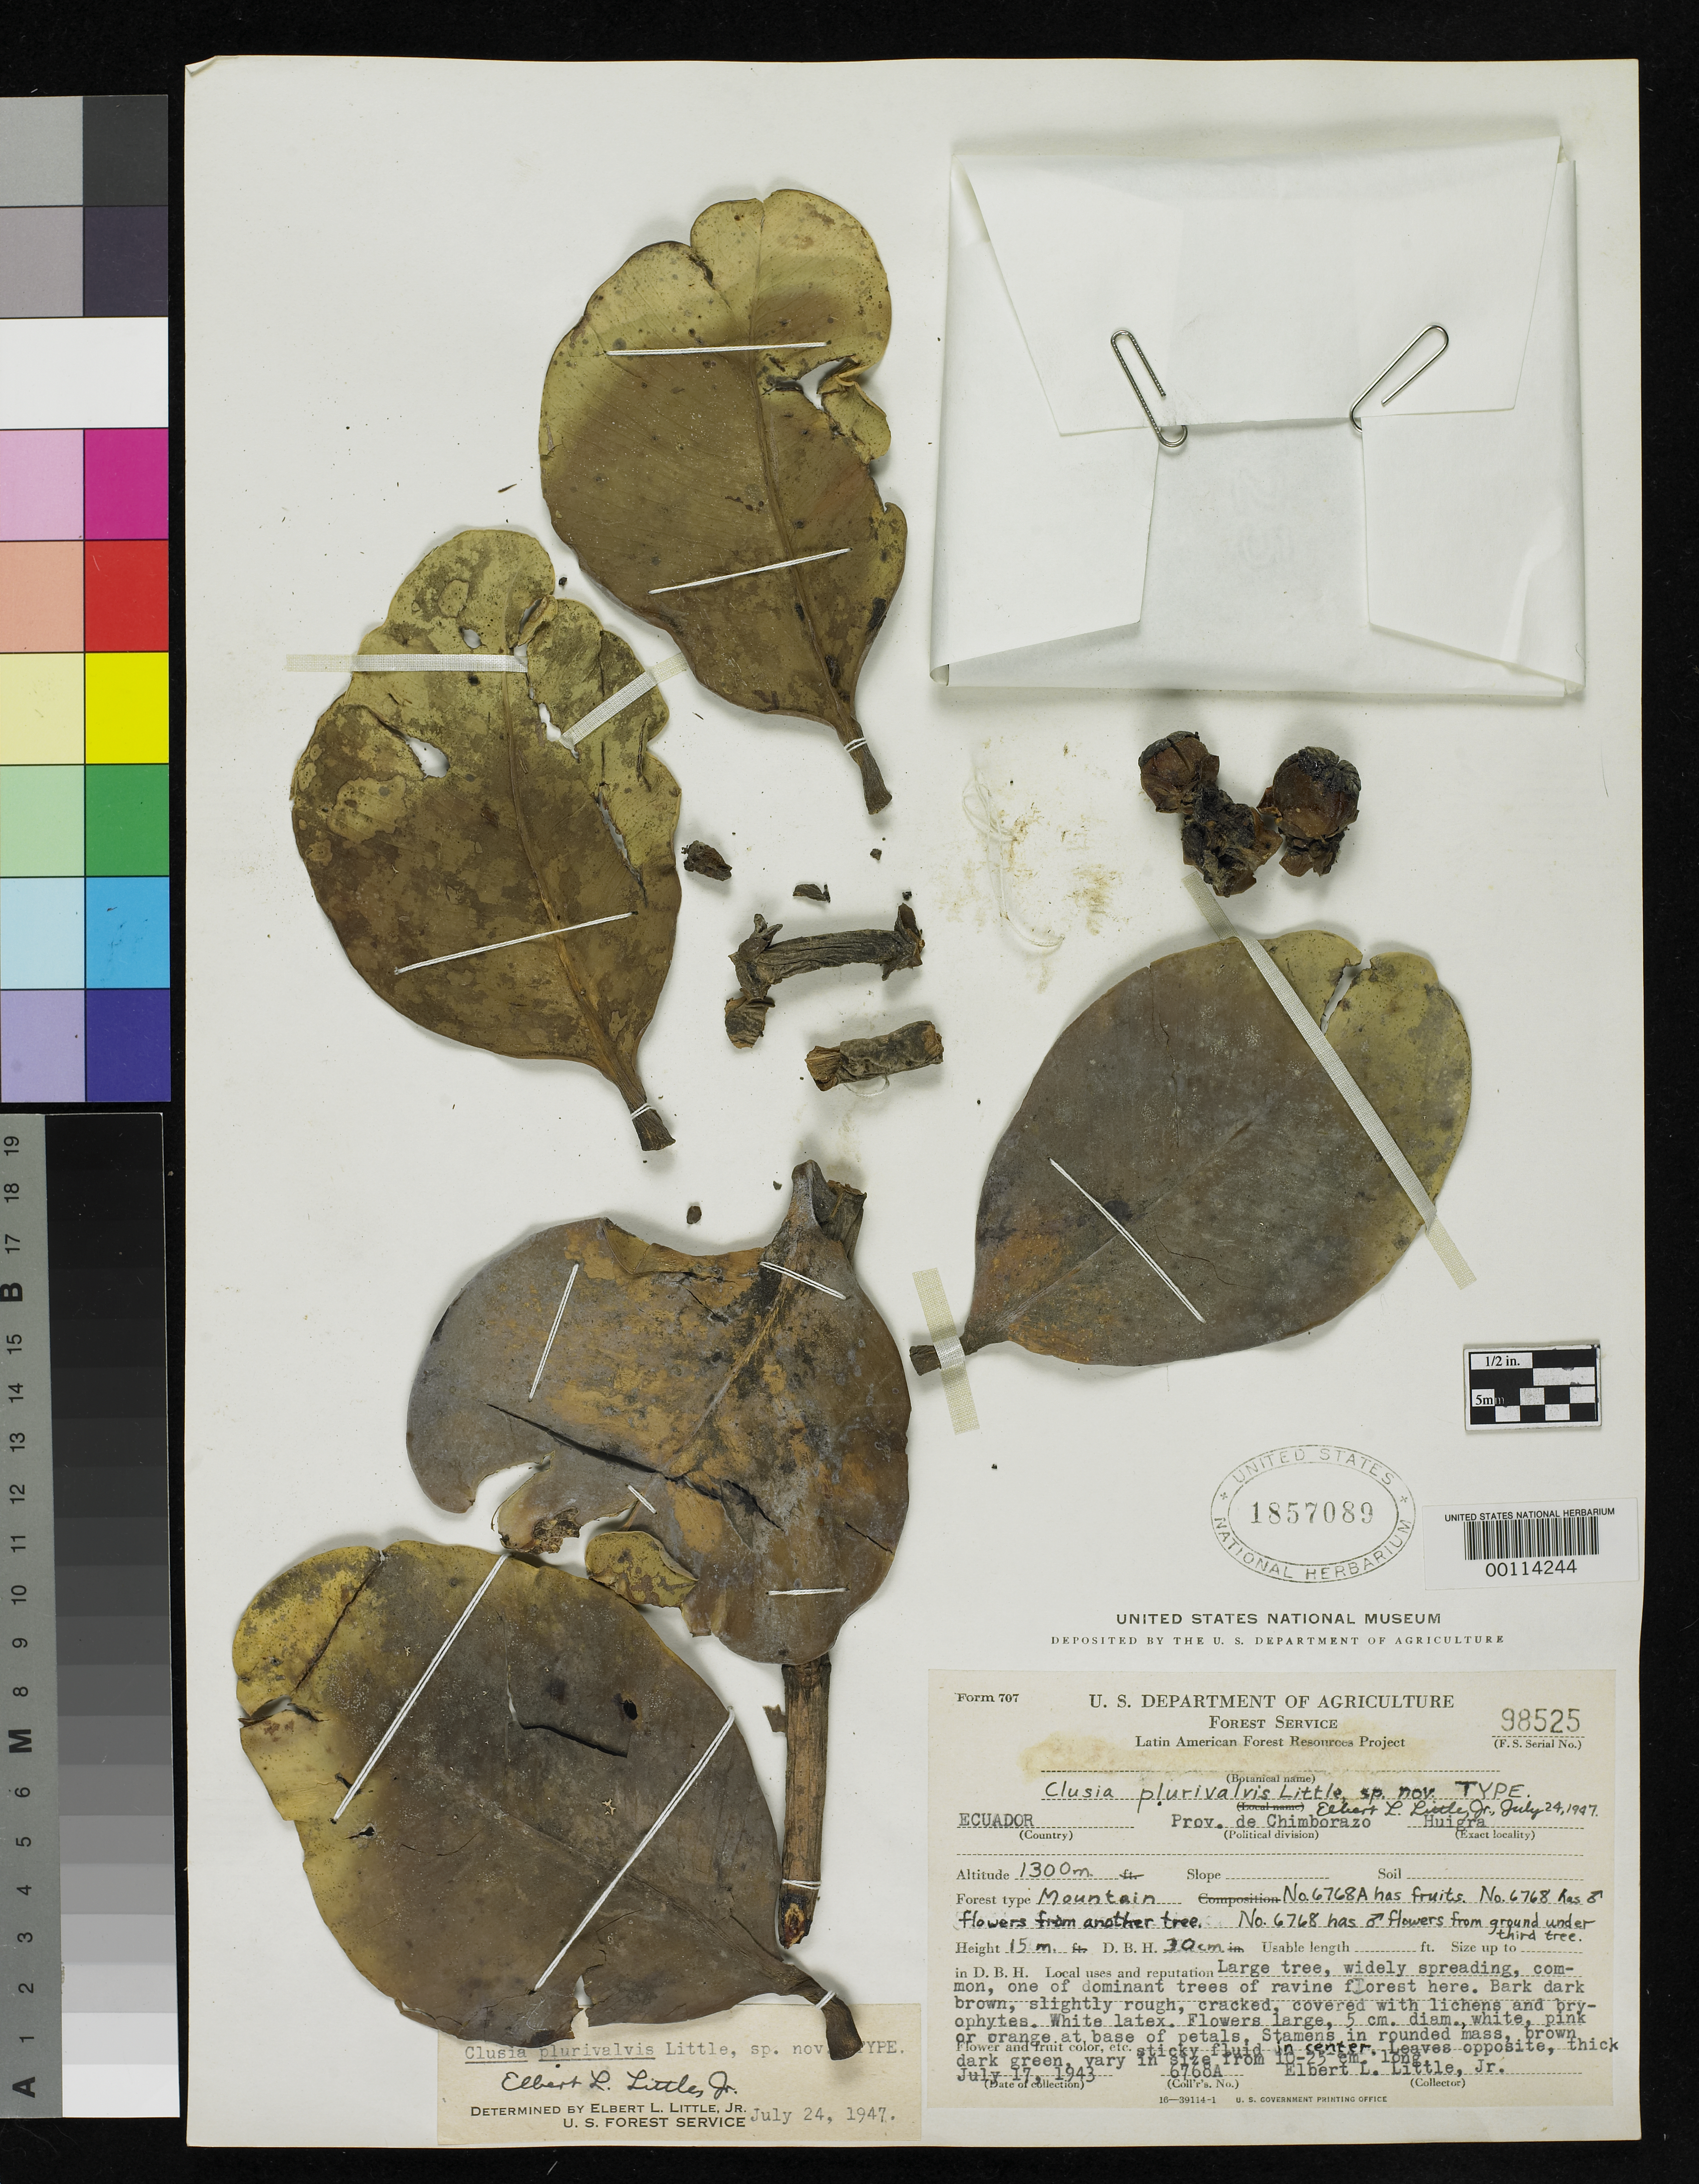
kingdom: Plantae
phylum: Tracheophyta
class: Magnoliopsida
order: Malpighiales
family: Clusiaceae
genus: Clusia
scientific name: Clusia plurivalvis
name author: Little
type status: Holotype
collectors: E. L. Little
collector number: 6768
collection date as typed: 17 Jul 1943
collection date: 1943-07-17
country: Ecuador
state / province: Chimborazo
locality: Huigra.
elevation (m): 1300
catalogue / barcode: US 1857089